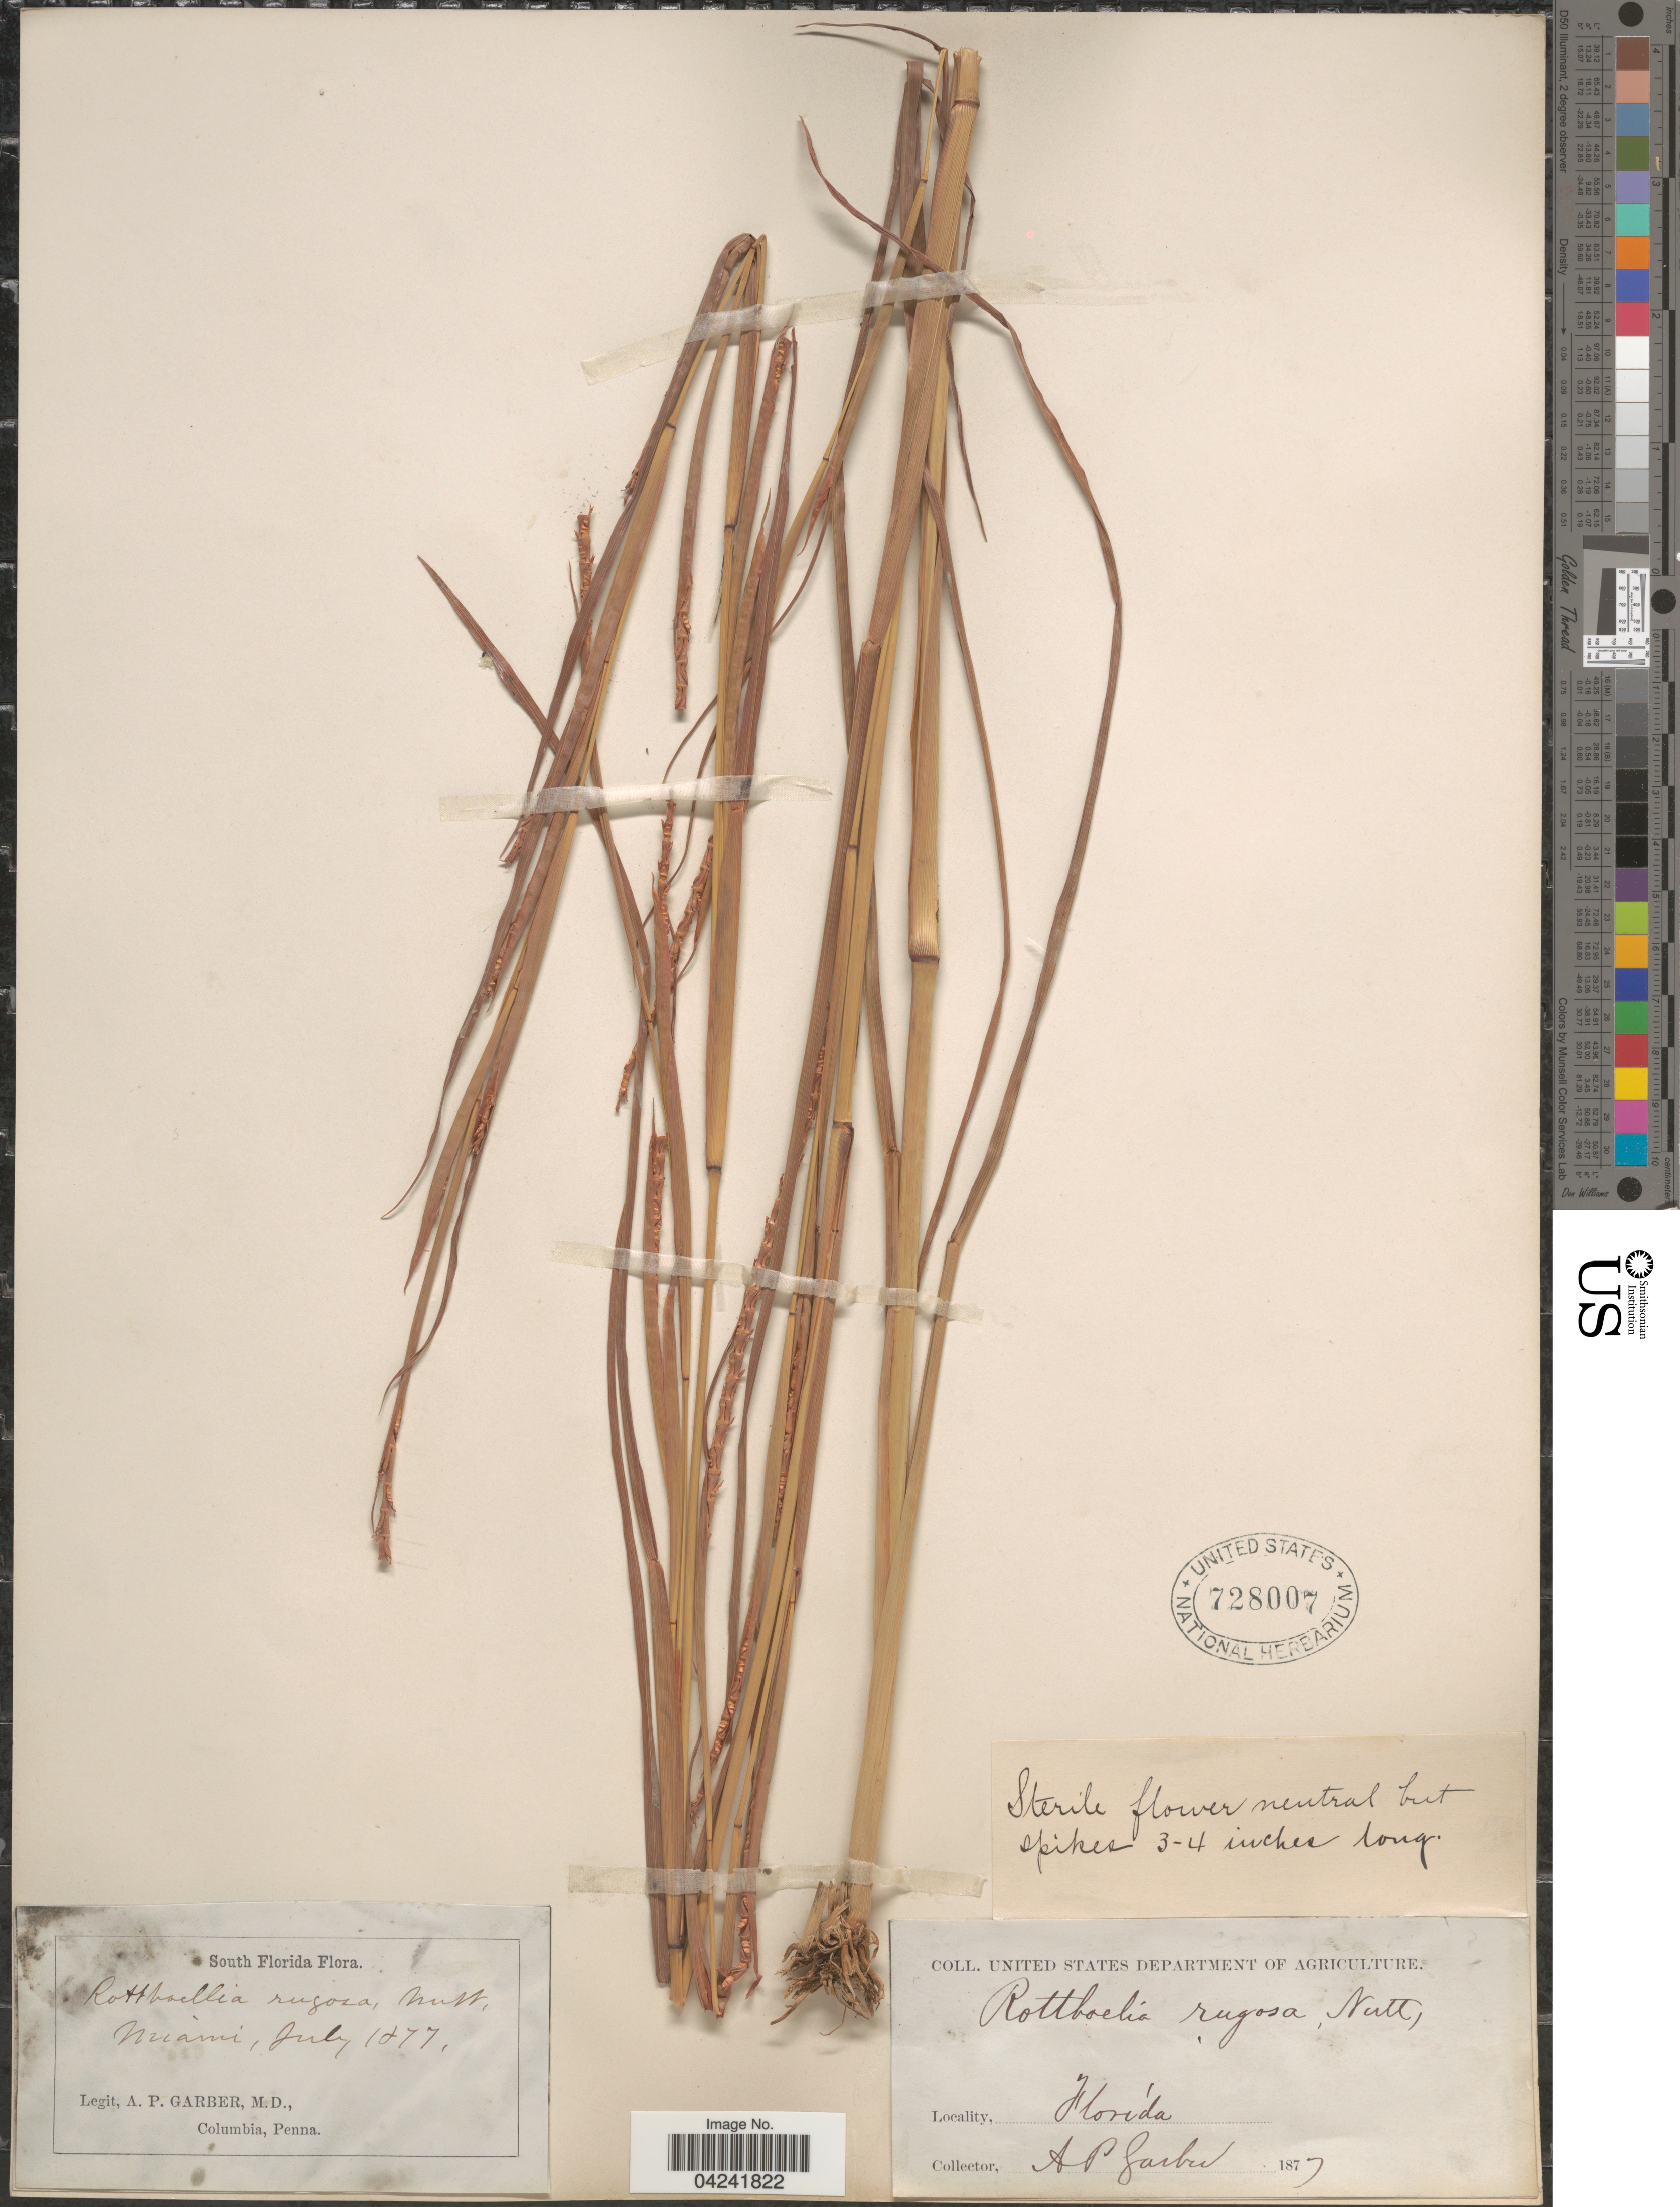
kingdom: Plantae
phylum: Tracheophyta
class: Liliopsida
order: Poales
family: Poaceae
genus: Mnesithea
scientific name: Mnesithea rugosa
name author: (Nutt.) de Koning & Sosef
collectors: A. P. Garber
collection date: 1877-07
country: United States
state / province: Florida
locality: South Florida. Miami.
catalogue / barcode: US 728007